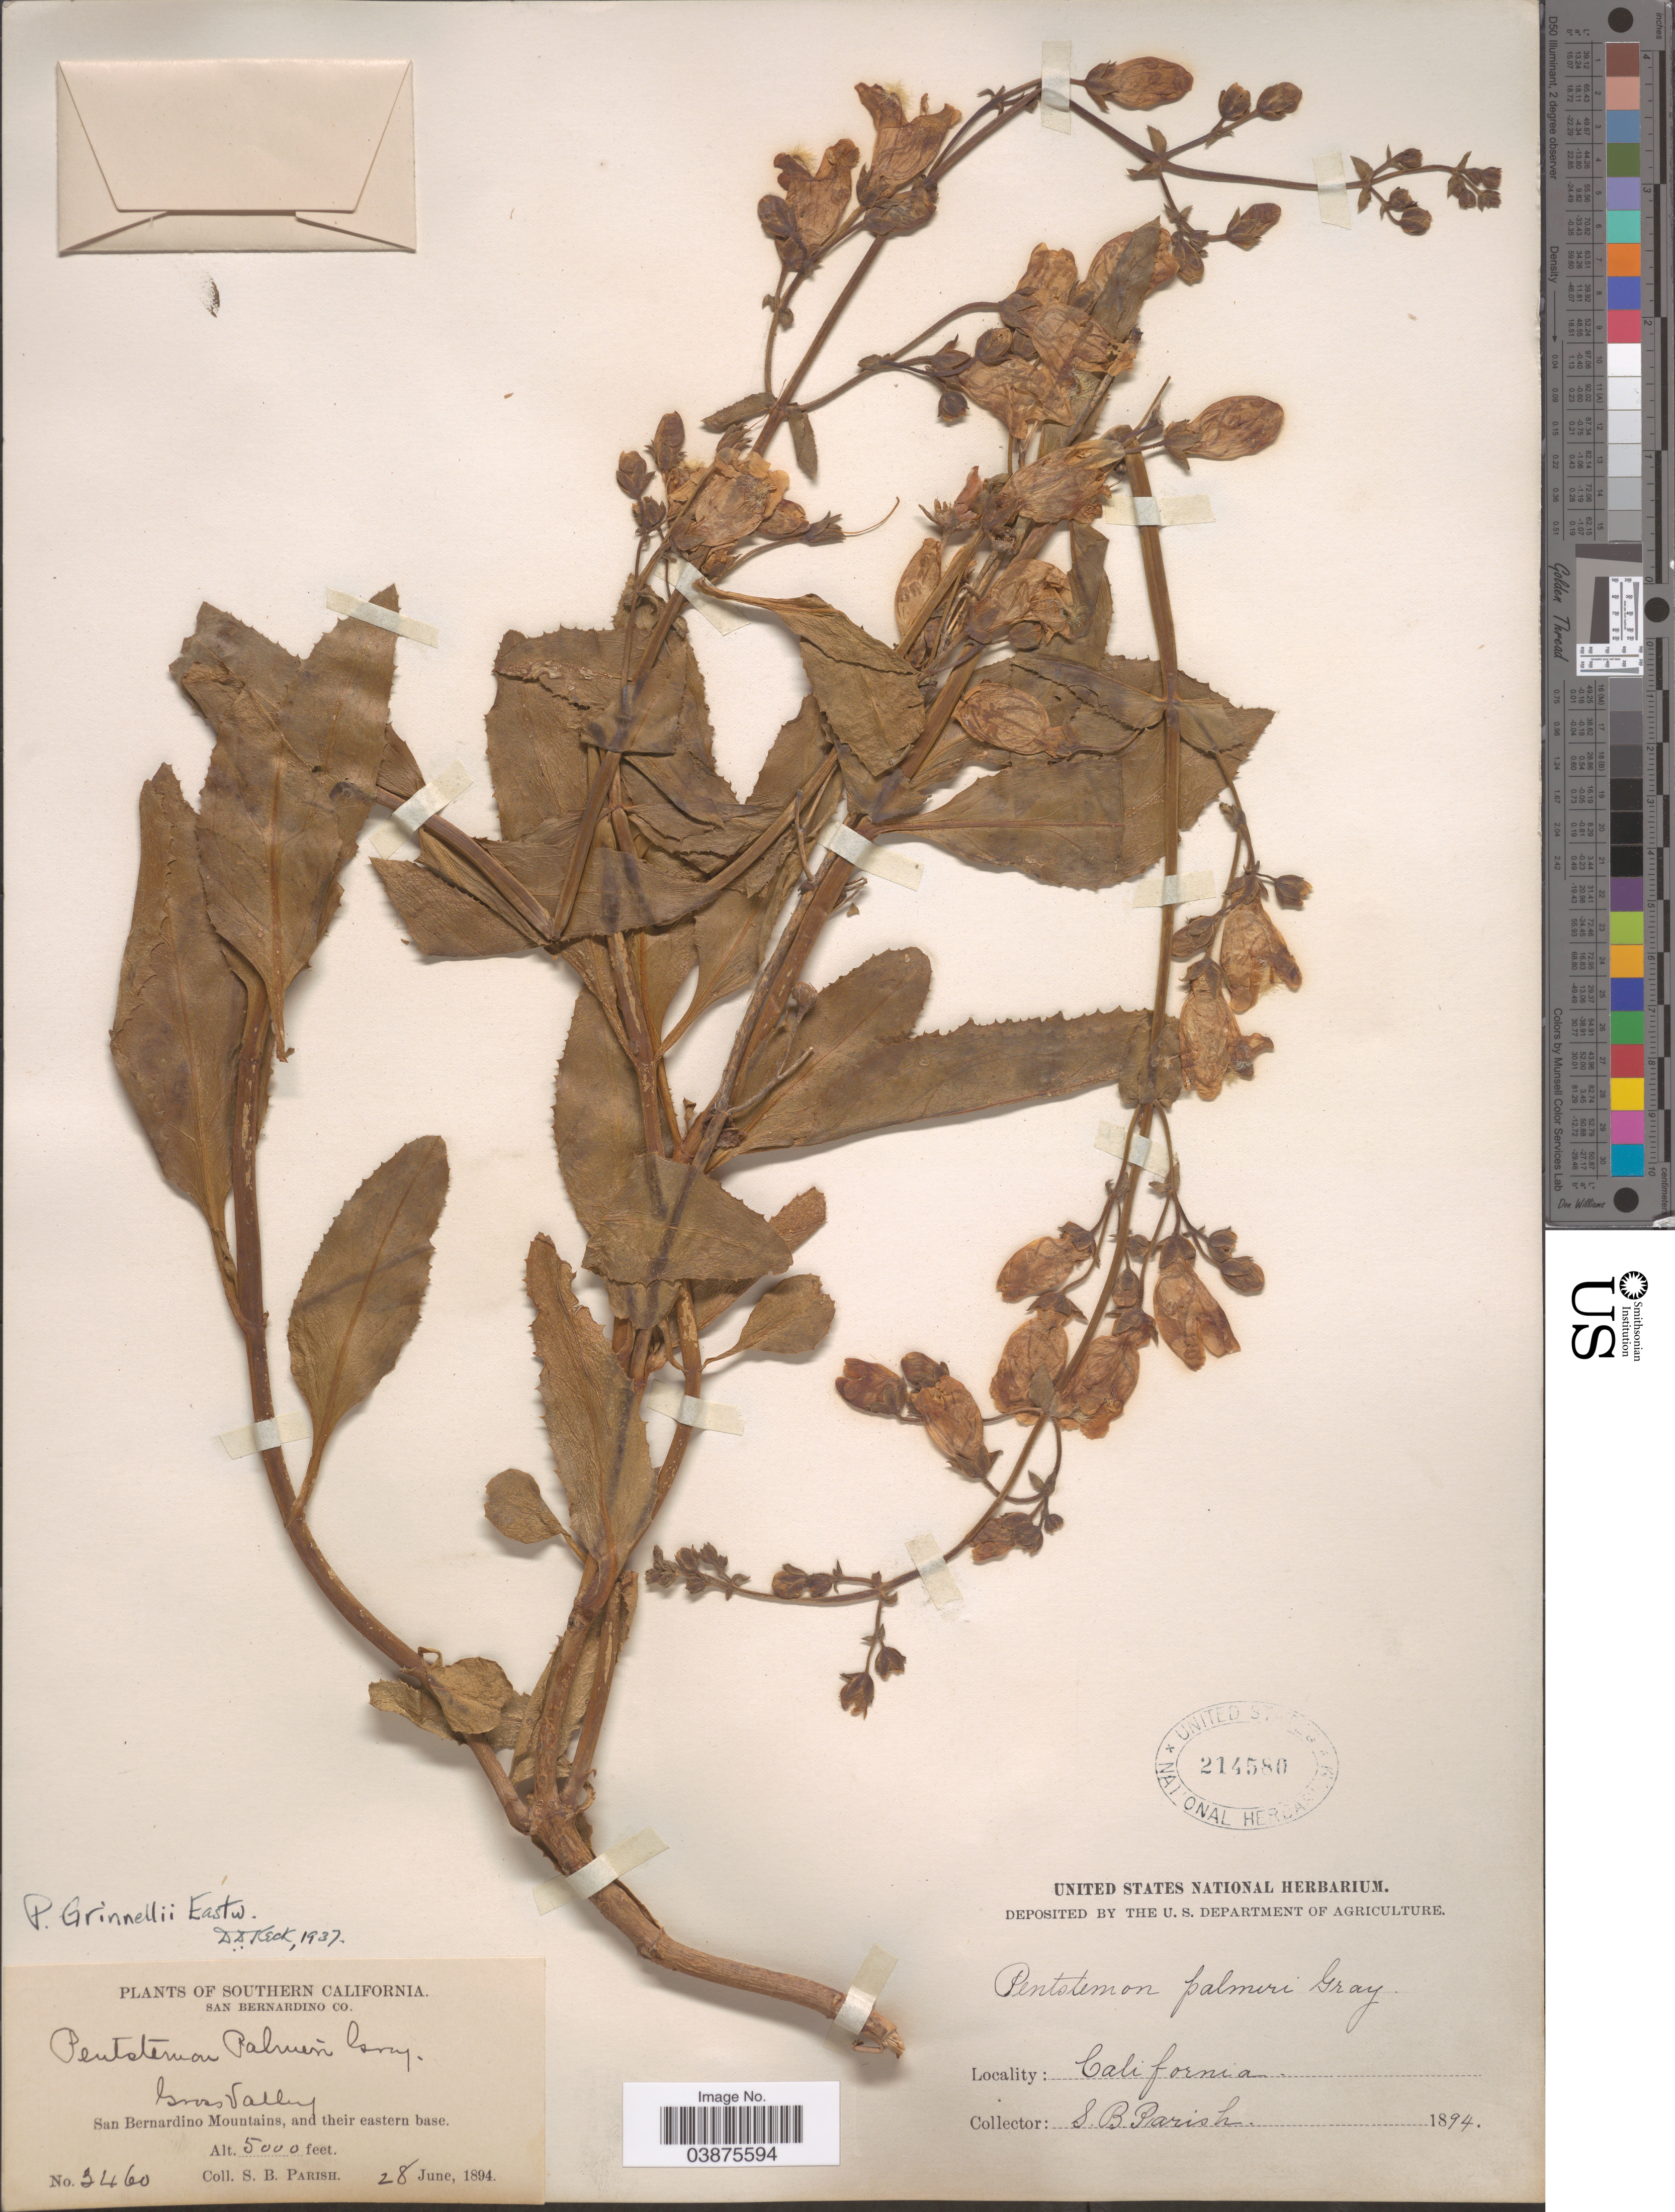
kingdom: Plantae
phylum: Tracheophyta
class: Magnoliopsida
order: Lamiales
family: Plantaginaceae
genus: Penstemon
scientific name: Penstemon grinnellii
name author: Eastw.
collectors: S. B. Parish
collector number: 3460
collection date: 1894-06-28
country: United States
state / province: California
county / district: San Bernardino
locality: Southern California. San Bernardino Co. Grass Valley. San Bernardino Mountains, and their eastern base.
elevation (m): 1524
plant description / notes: Corrected "Groas Valley" to "Grass Valley." Filled county field.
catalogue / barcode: US 214580